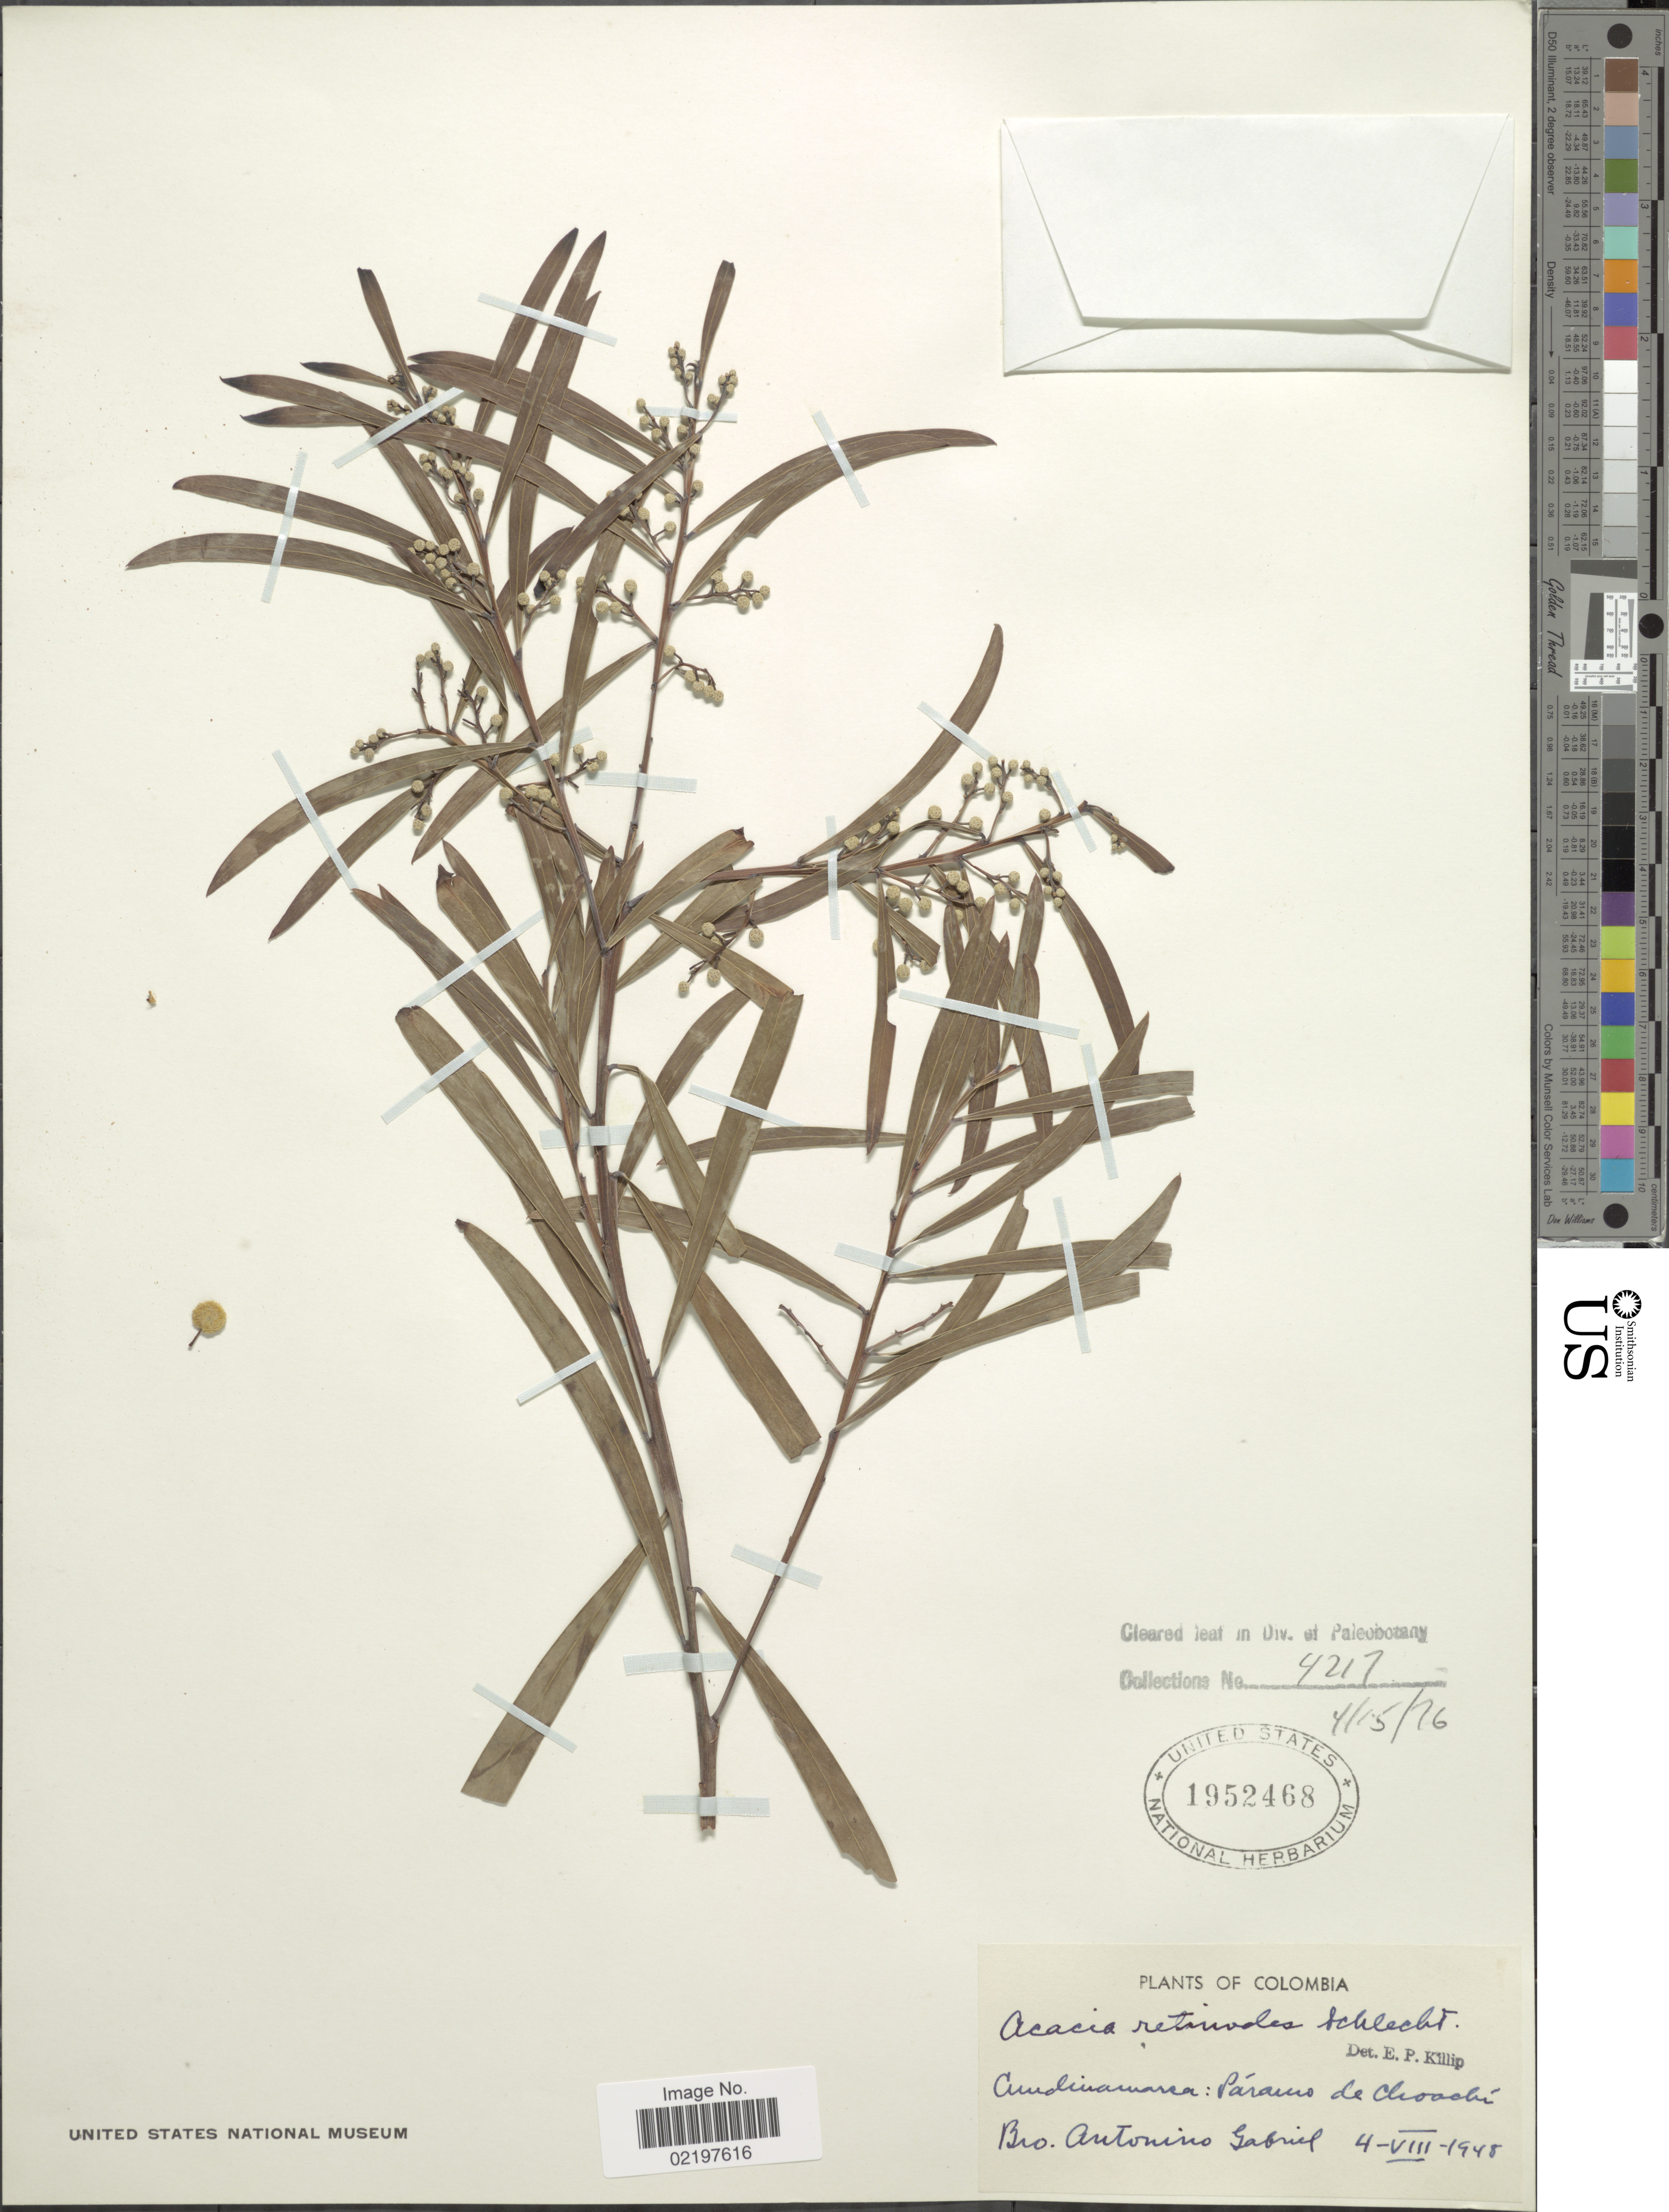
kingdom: Plantae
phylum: Tracheophyta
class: Magnoliopsida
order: Fabales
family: Fabaceae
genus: Acacia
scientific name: Acacia retinodes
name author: Schltdl.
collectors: A. Gabriel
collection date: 1948-08-04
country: Colombia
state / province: Cundinamarca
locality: Cundinamarca: Paramo de Choachi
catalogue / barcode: US 1952468